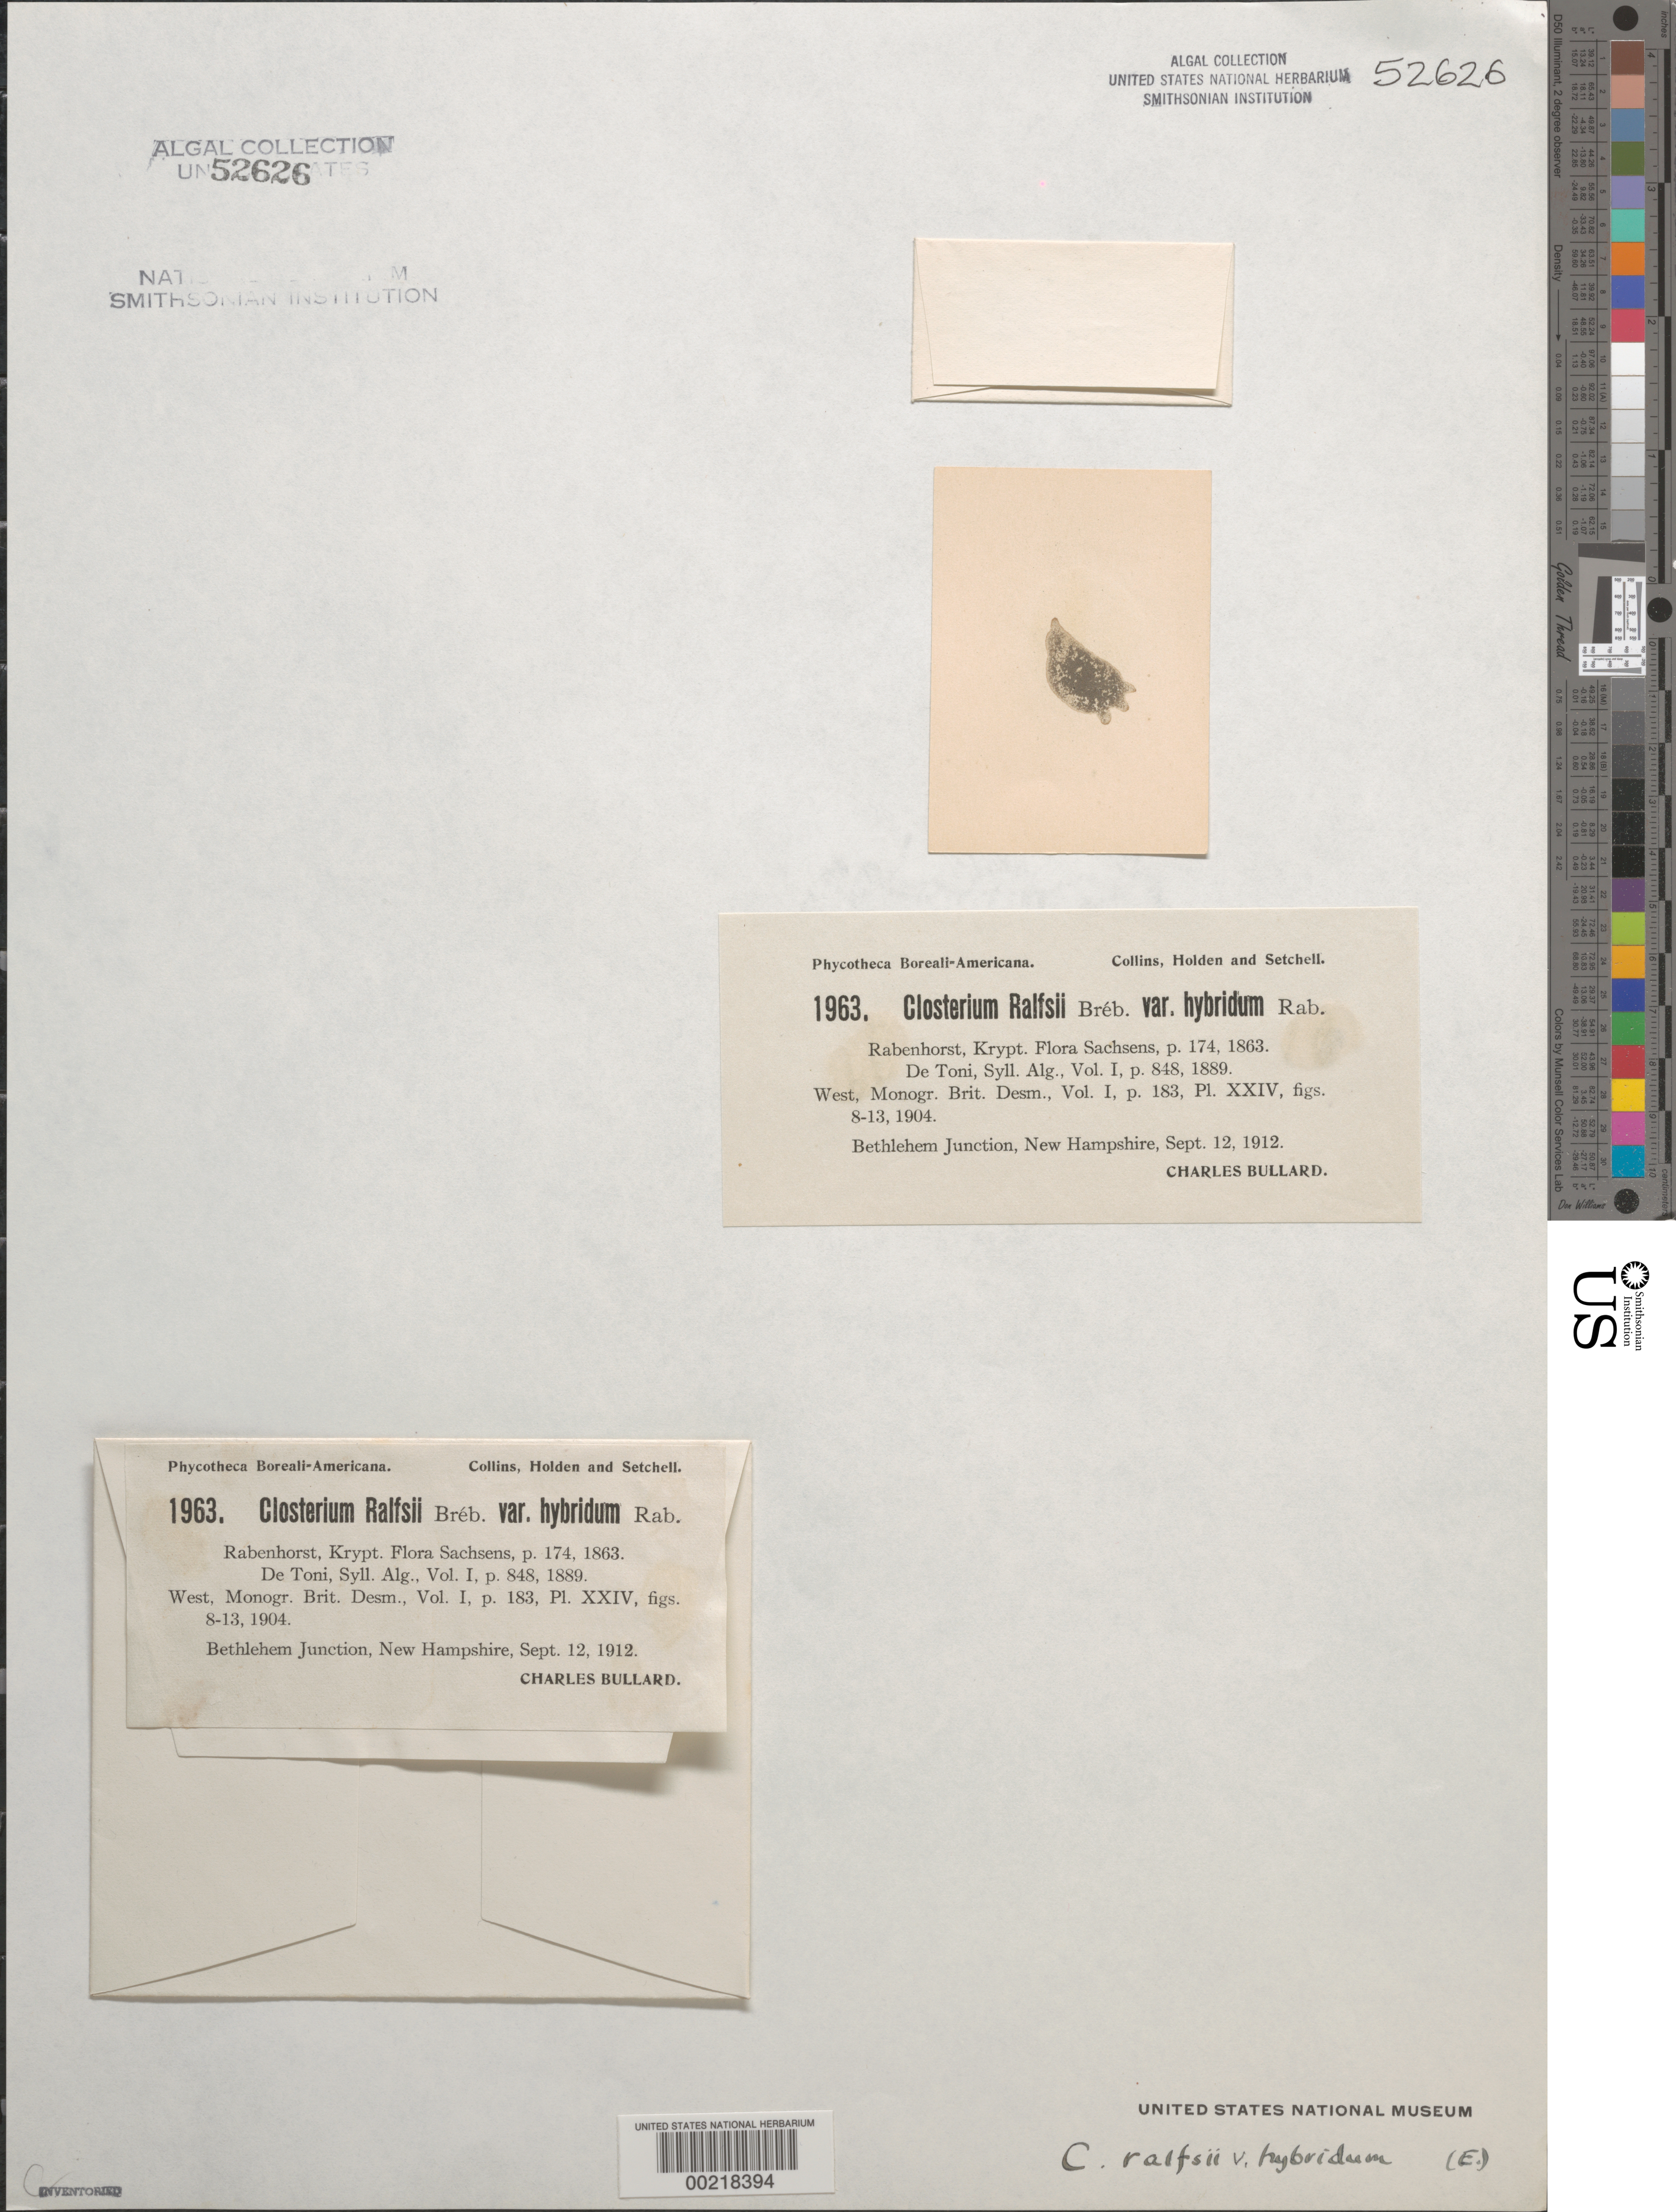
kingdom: Plantae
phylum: Charophyta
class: Zygnematophyceae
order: Zygnematales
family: Closteriaceae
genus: Closterium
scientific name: Closterium ralfsii var. hybridum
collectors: C. Bullard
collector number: PB-A 1963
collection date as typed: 12 Sep 1912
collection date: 1912-09-12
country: United States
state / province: New Hampshire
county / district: Grafton County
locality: Bethlehem Junction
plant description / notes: Collins, Holden & Setchell, Phycotheca Boreali-Americana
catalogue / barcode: US 52626